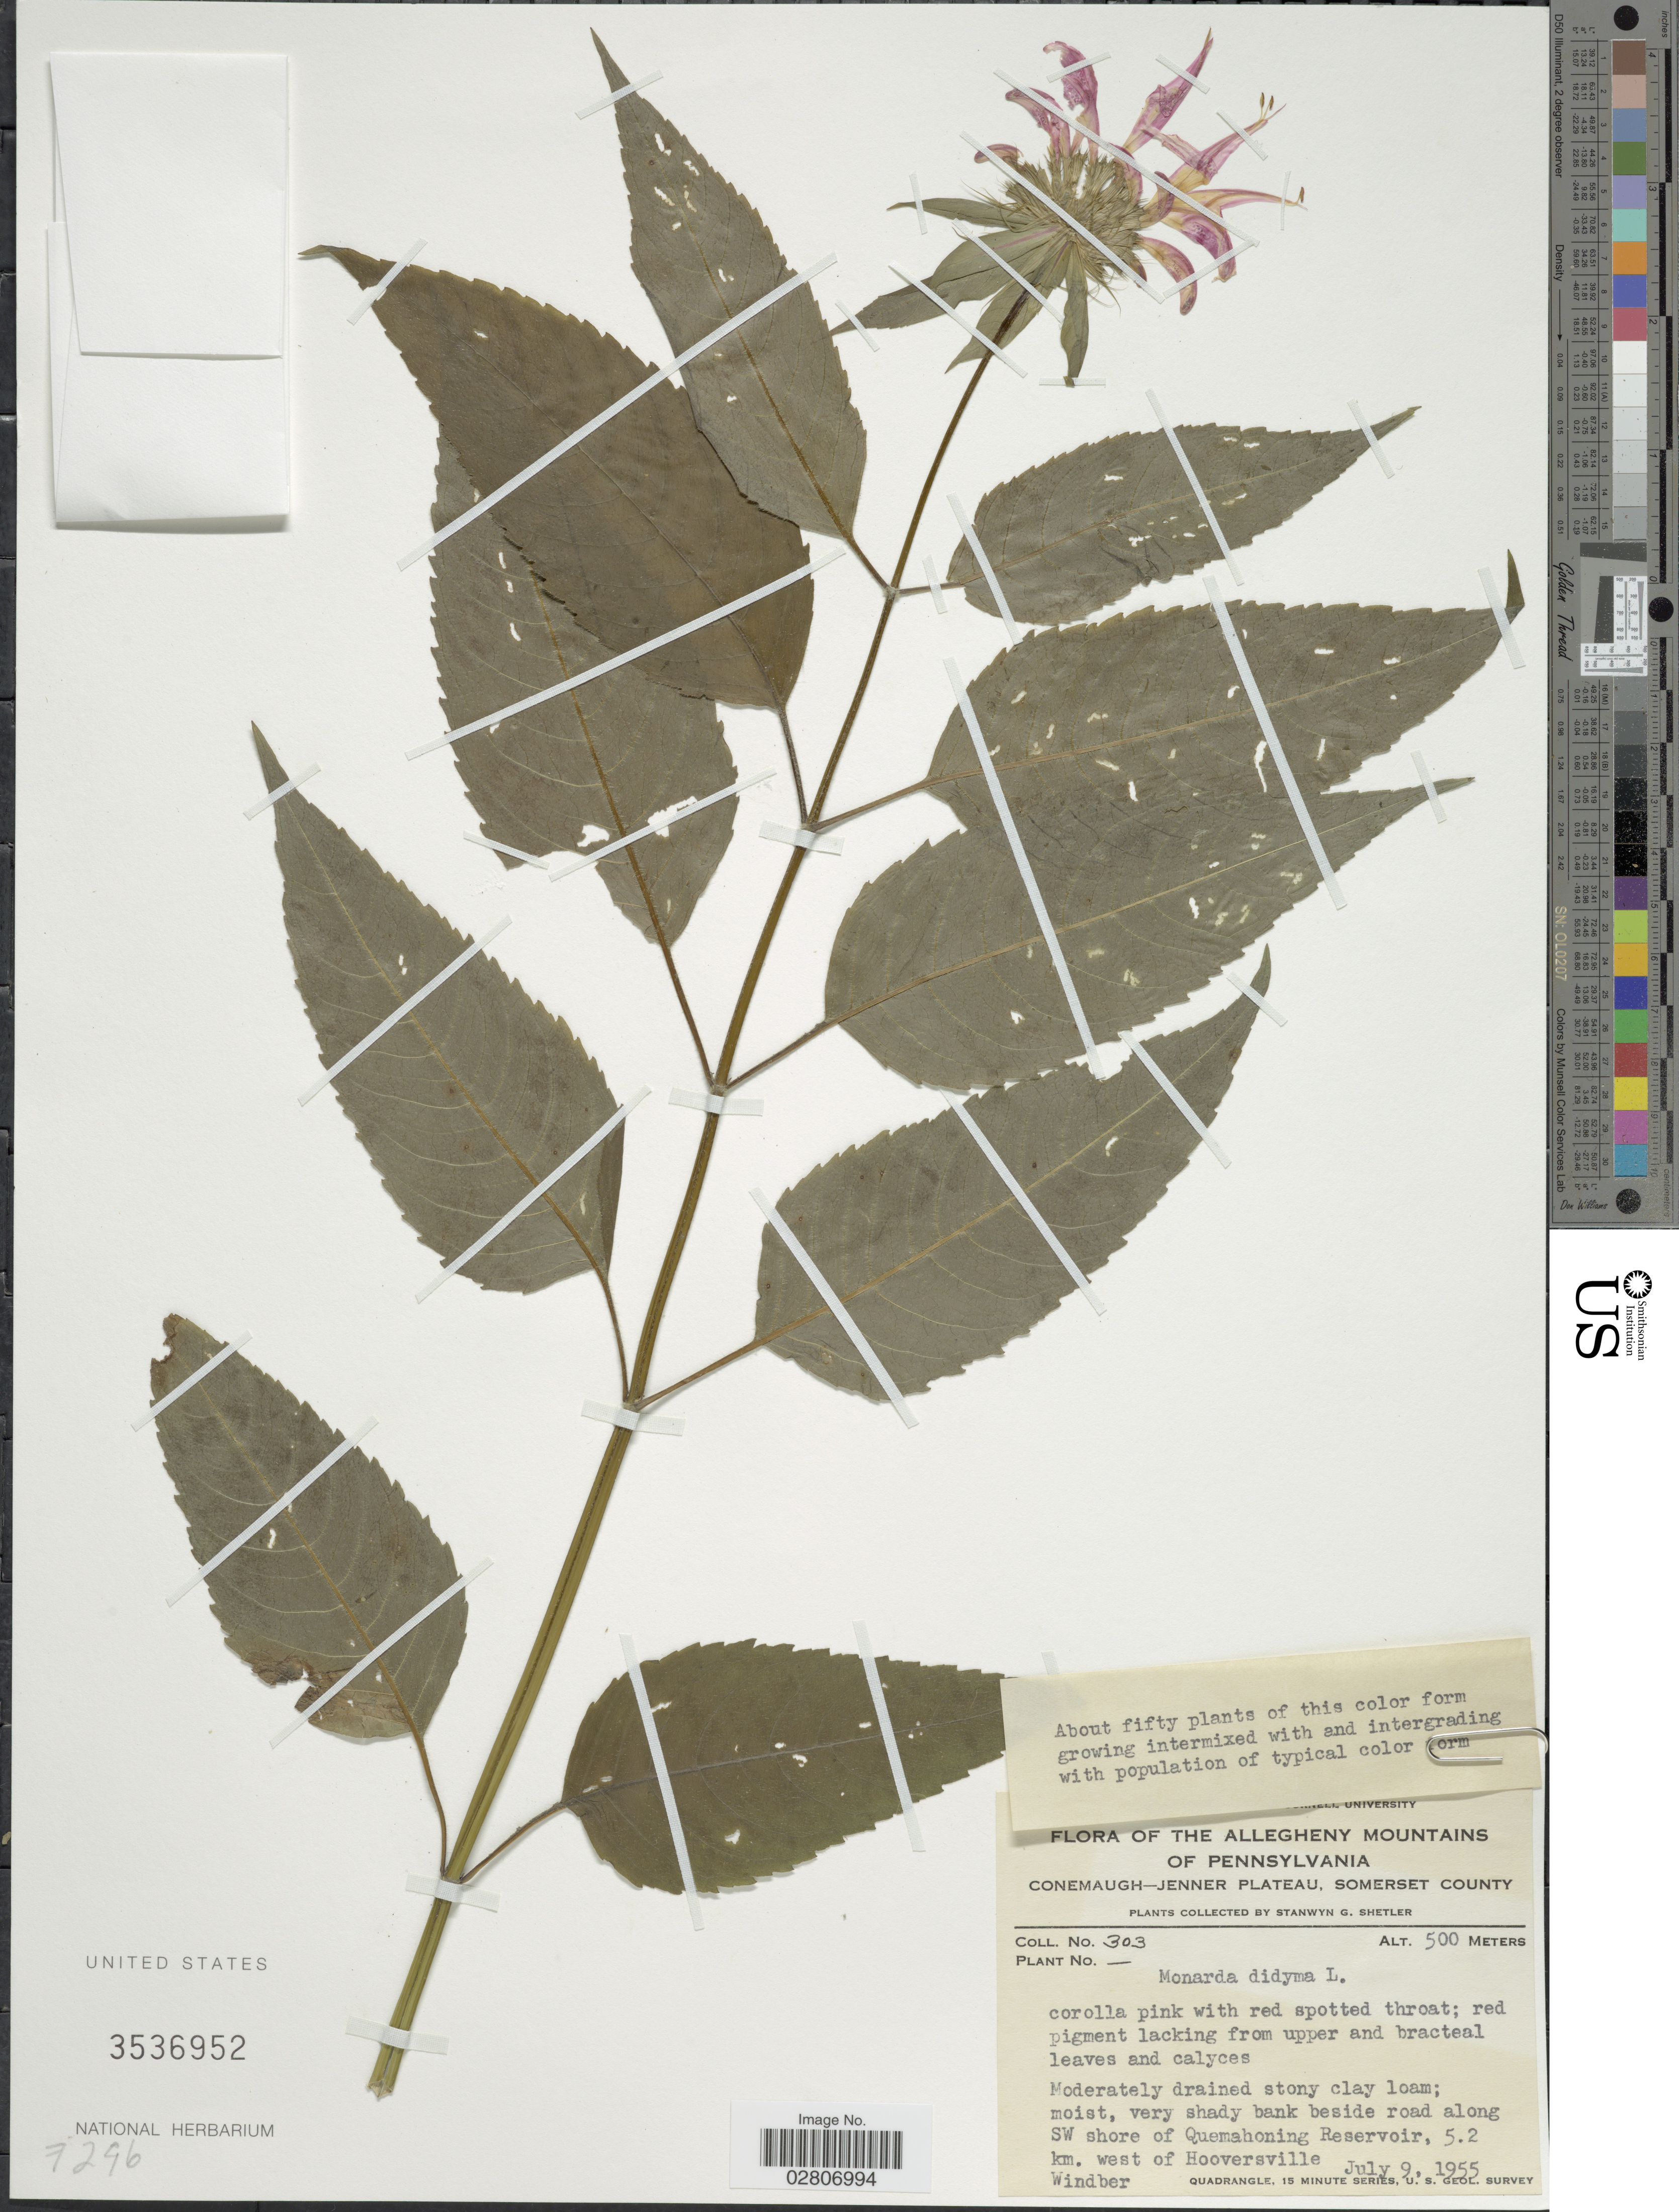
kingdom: Plantae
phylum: Tracheophyta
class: Magnoliopsida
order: Lamiales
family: Lamiaceae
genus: Monarda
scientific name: Monarda didyma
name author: L.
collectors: S. Shetler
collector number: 303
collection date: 1955-07-09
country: United States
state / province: Pennsylvania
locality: Allegheny Mountains. Conemaugh-Jenner Plateau, Somerset County, very shady bank beside road along SW shore of Quemahoning Reservoir, 5.2 km west of Hooversville Windber.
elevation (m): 500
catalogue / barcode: US 3536952